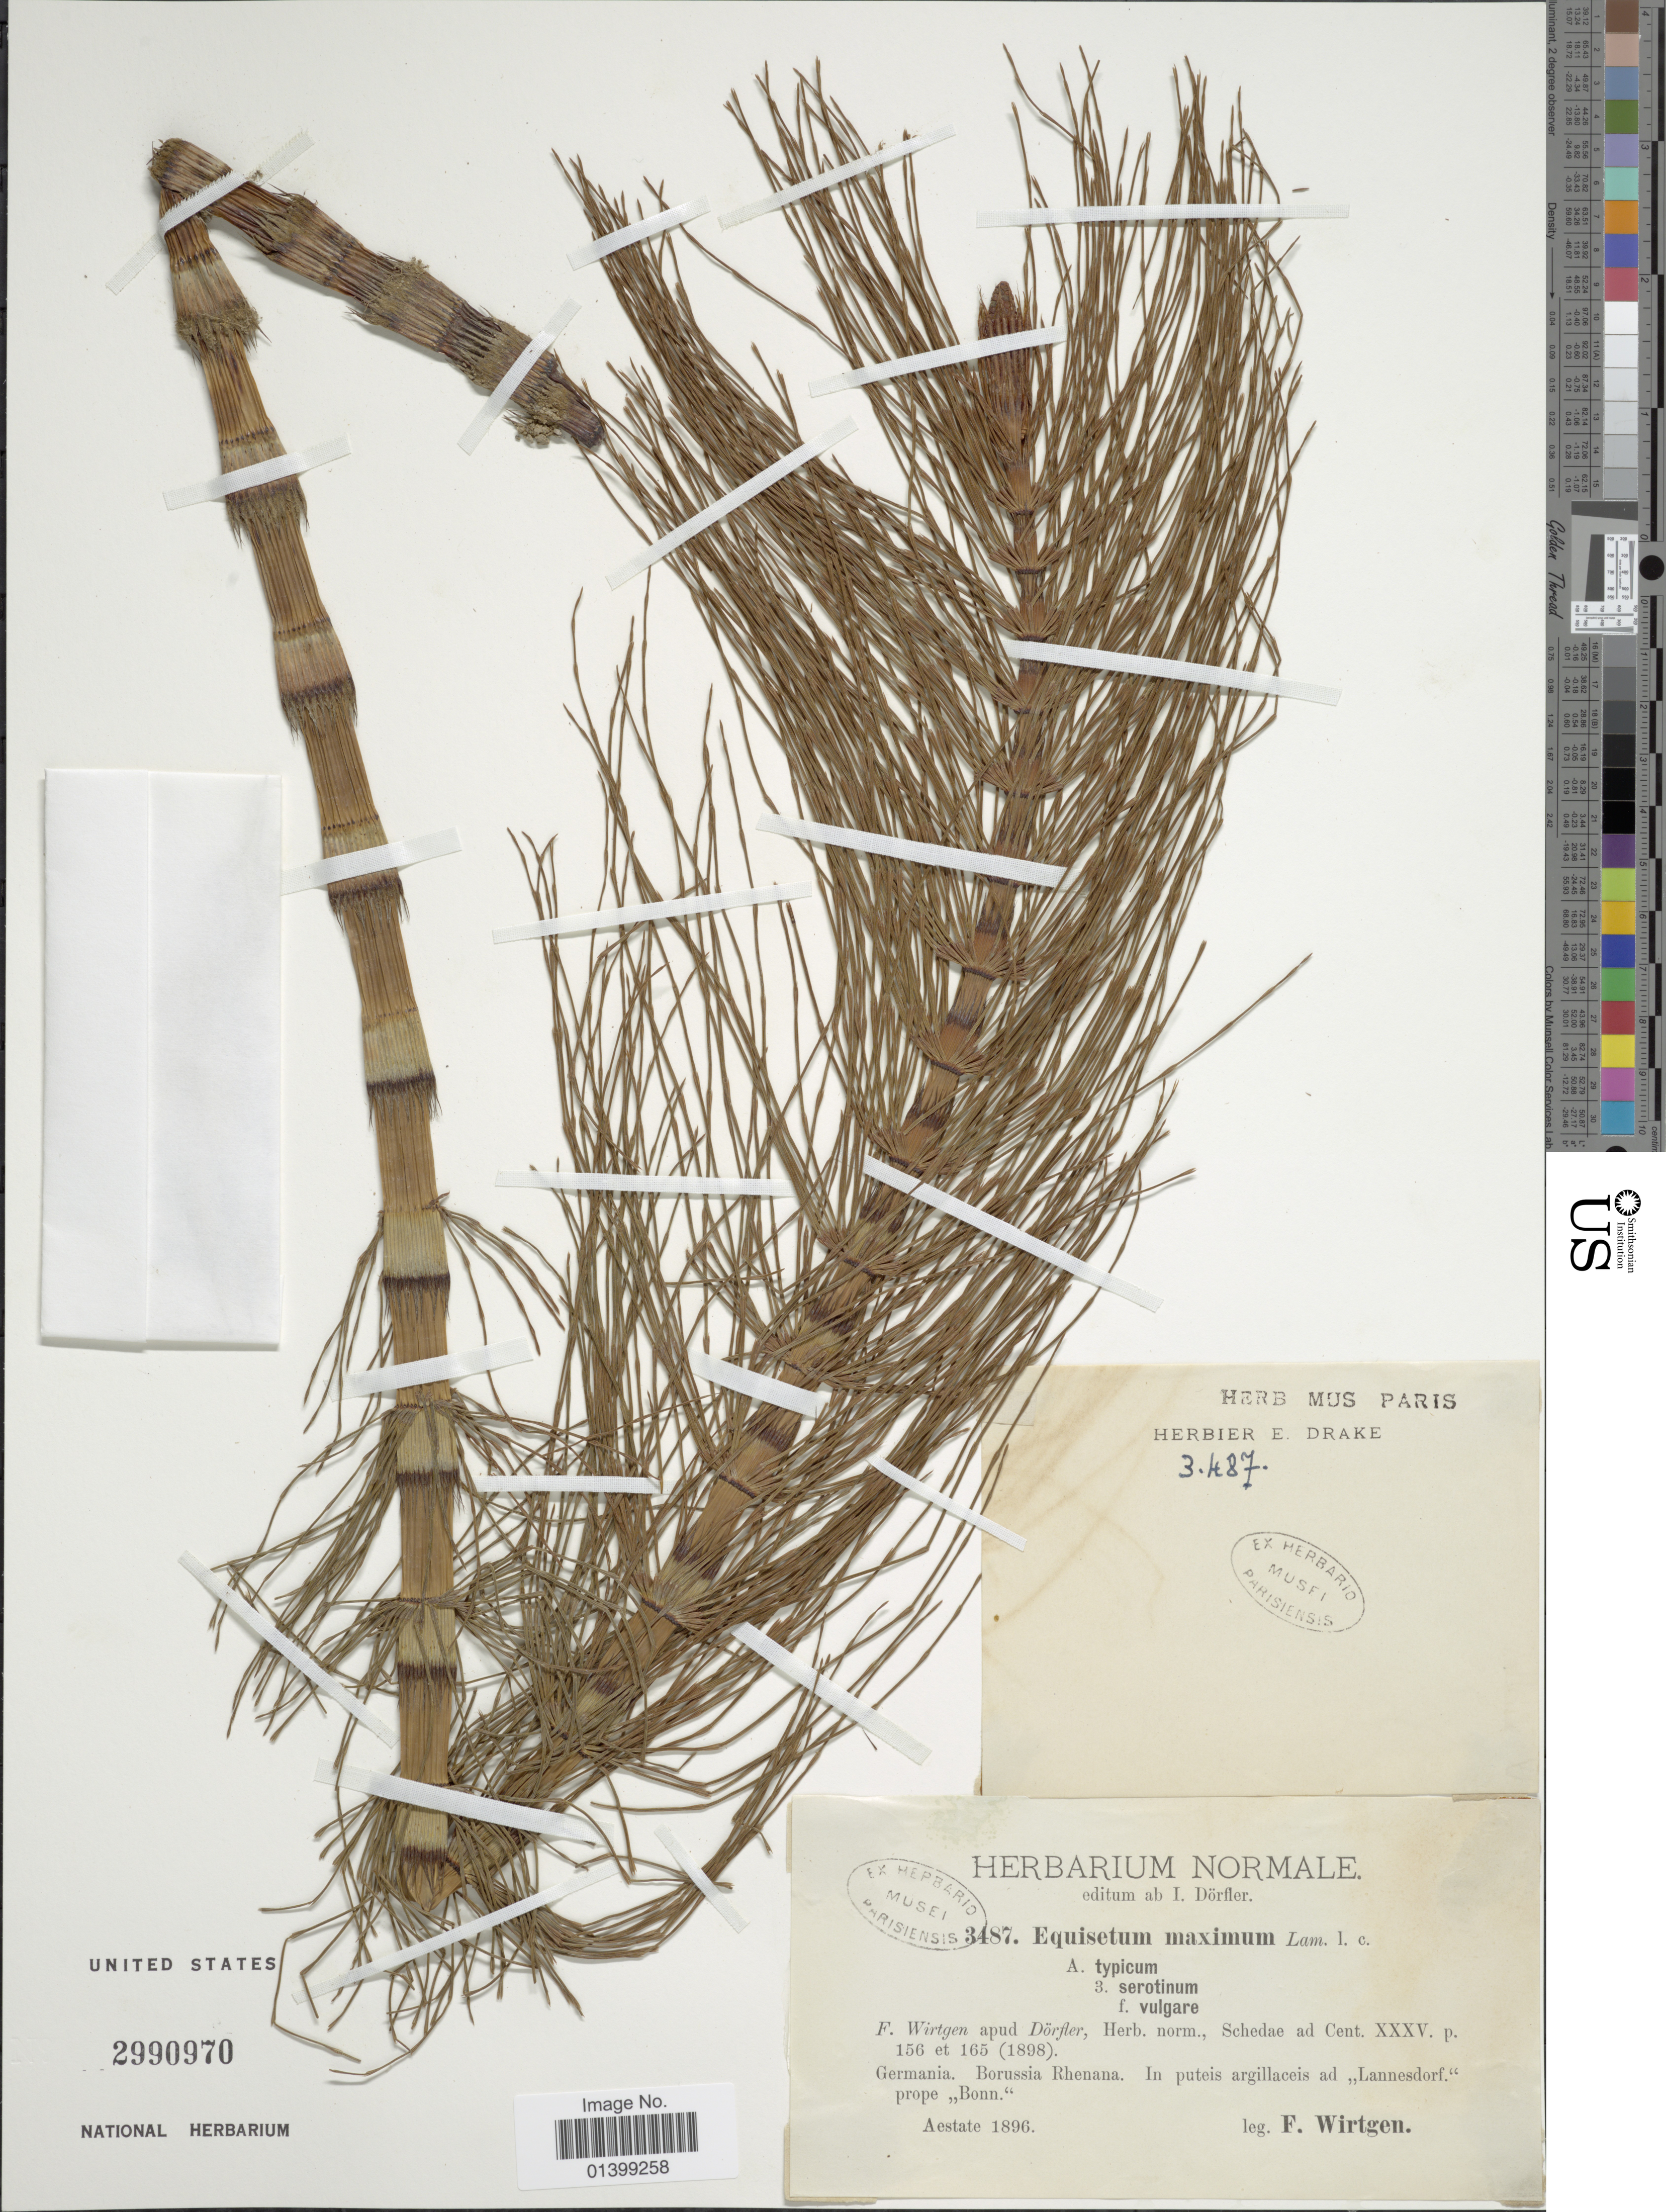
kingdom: Plantae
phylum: Tracheophyta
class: Polypodiopsida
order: Equisetales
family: Equisetaceae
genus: Equisetum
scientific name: Equisetum telmateia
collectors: F. Wirtgen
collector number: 3487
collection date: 1896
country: Germany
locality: Borussia Rhenana. in puteis argillaceis ad ,,lannesdorf' prope ,,Bonn'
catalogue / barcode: US 2990970